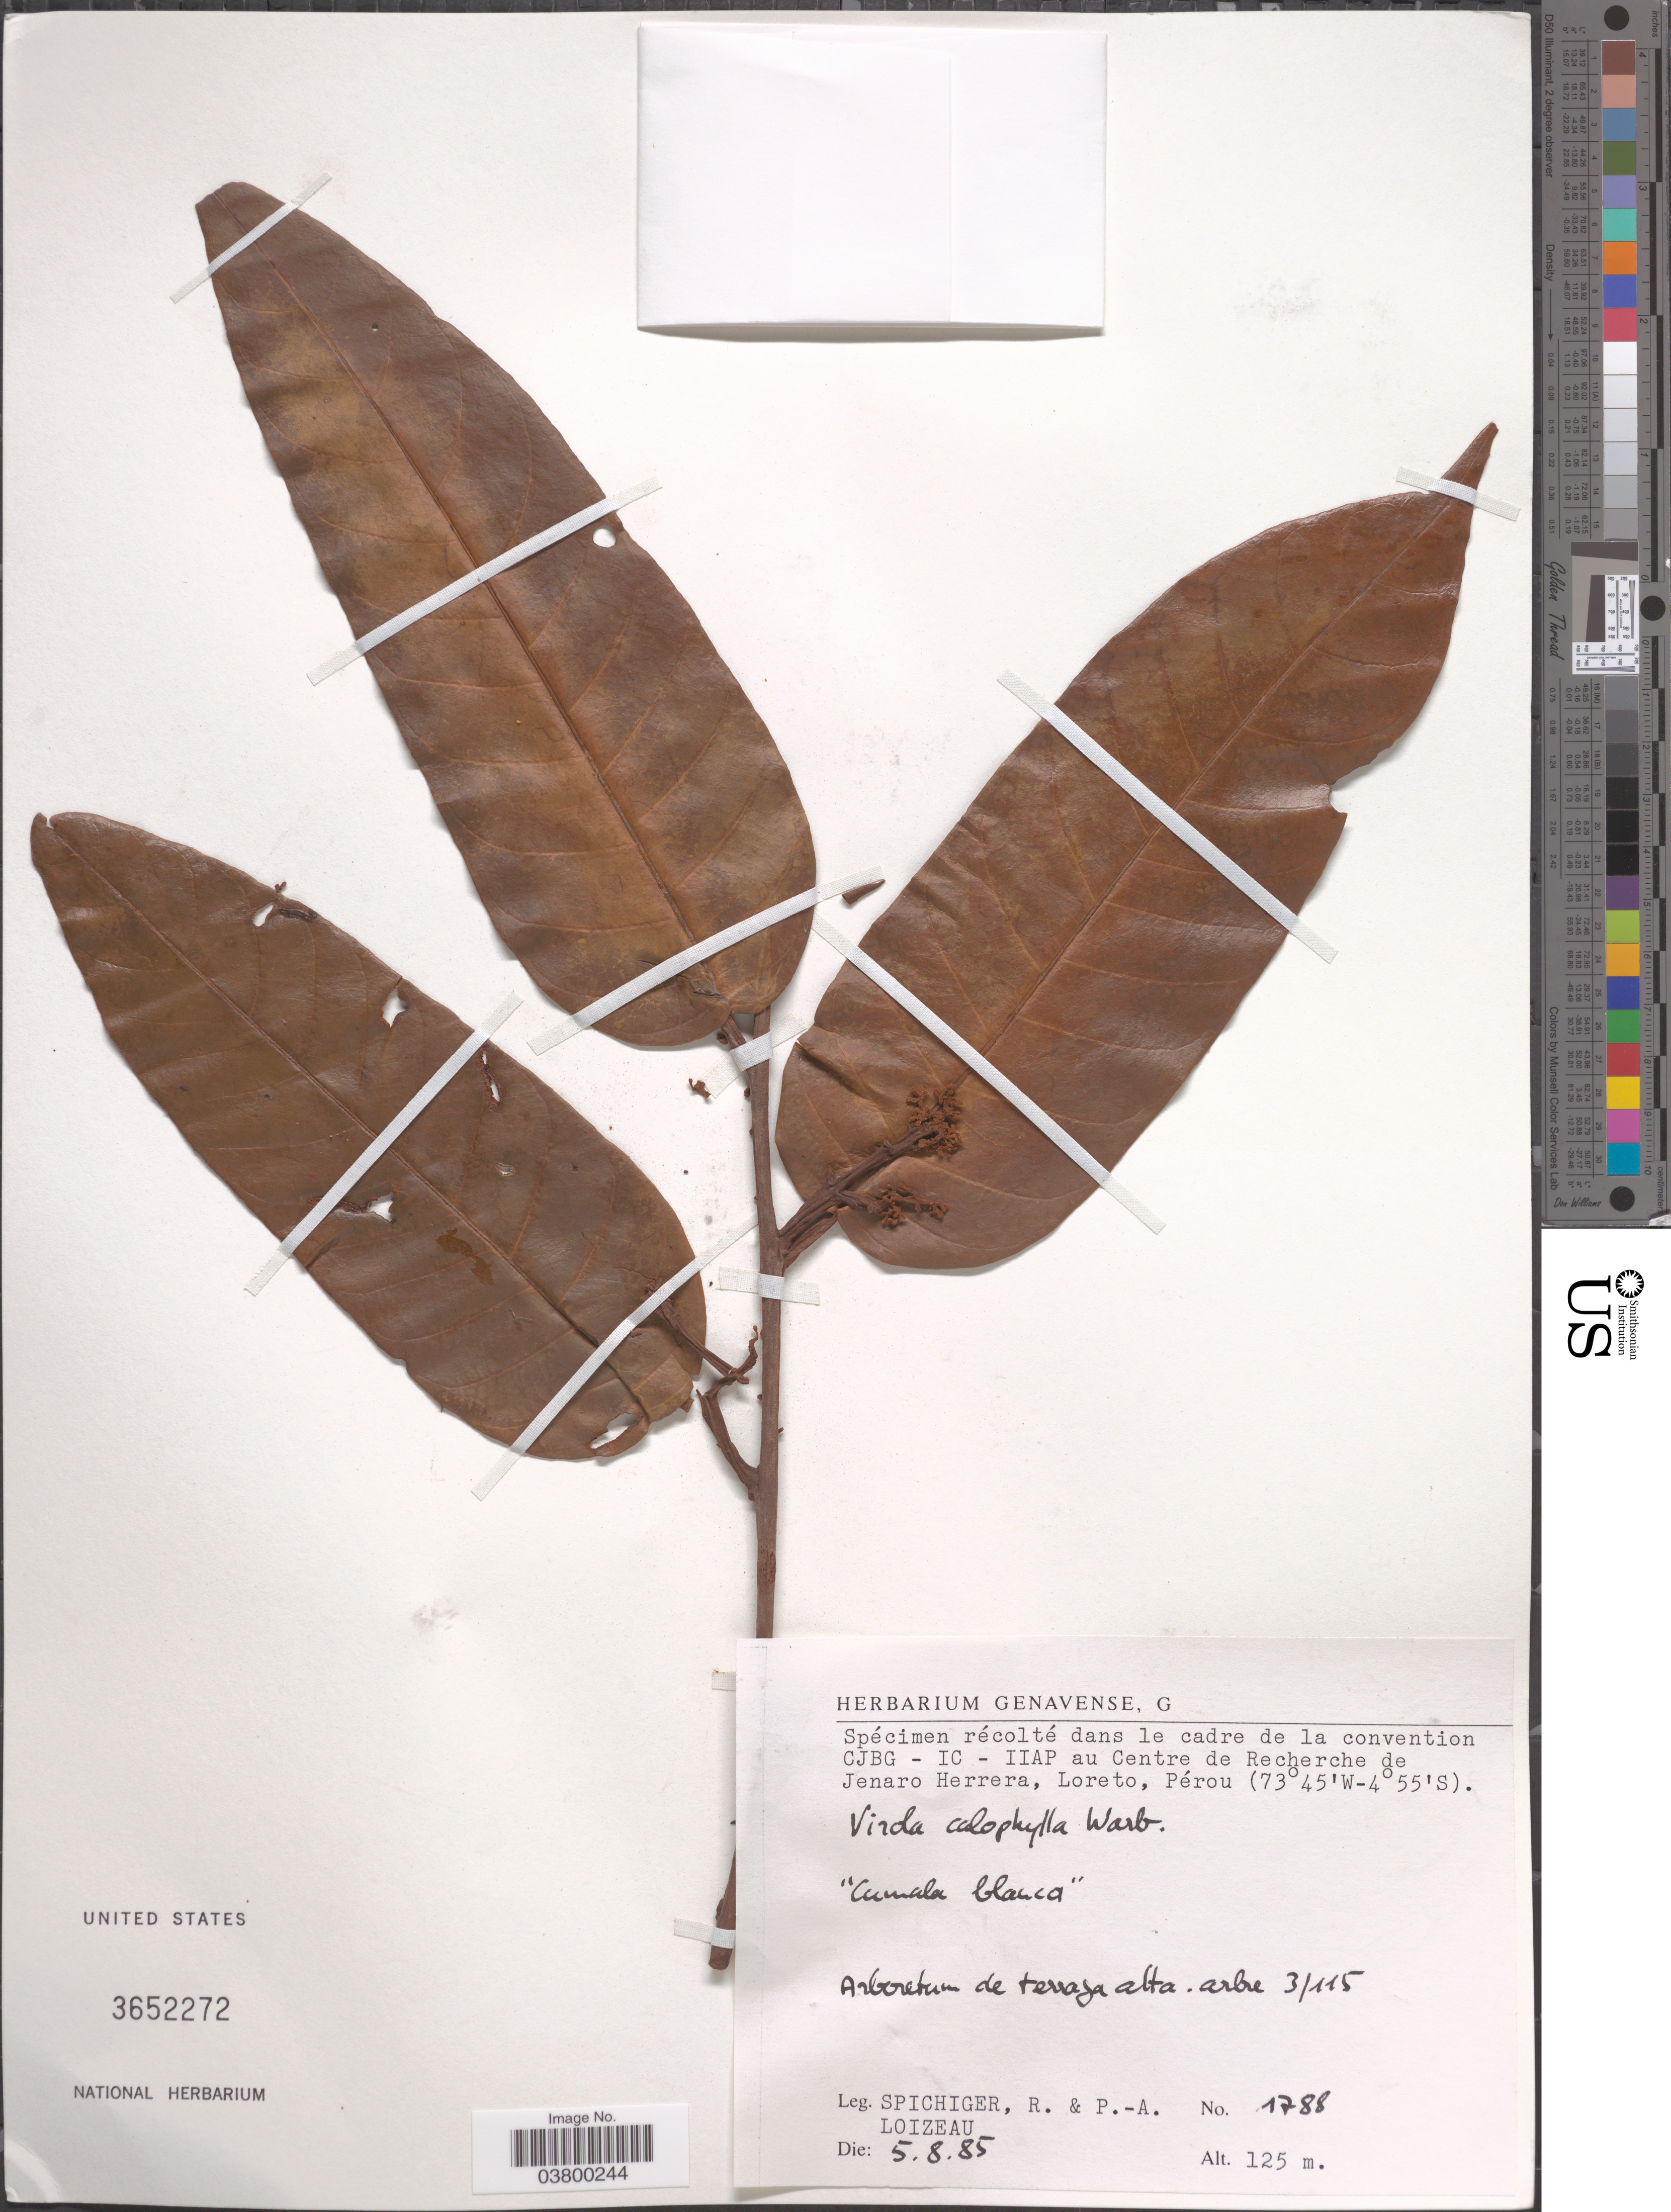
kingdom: Plantae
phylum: Tracheophyta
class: Magnoliopsida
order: Magnoliales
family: Myristicaceae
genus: Virola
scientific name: Virola calophylla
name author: (Spruce) Warb.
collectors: R. Spichiger & P. Loizeau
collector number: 1788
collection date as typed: Transcribed d/m/y: 5/8/85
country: Peru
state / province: Loreto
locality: Centre de Recherche de Jenaro Herrera, Pérou. Arboretum de terraza alta. Arbre 3/115.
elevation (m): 125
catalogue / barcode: US 3652272